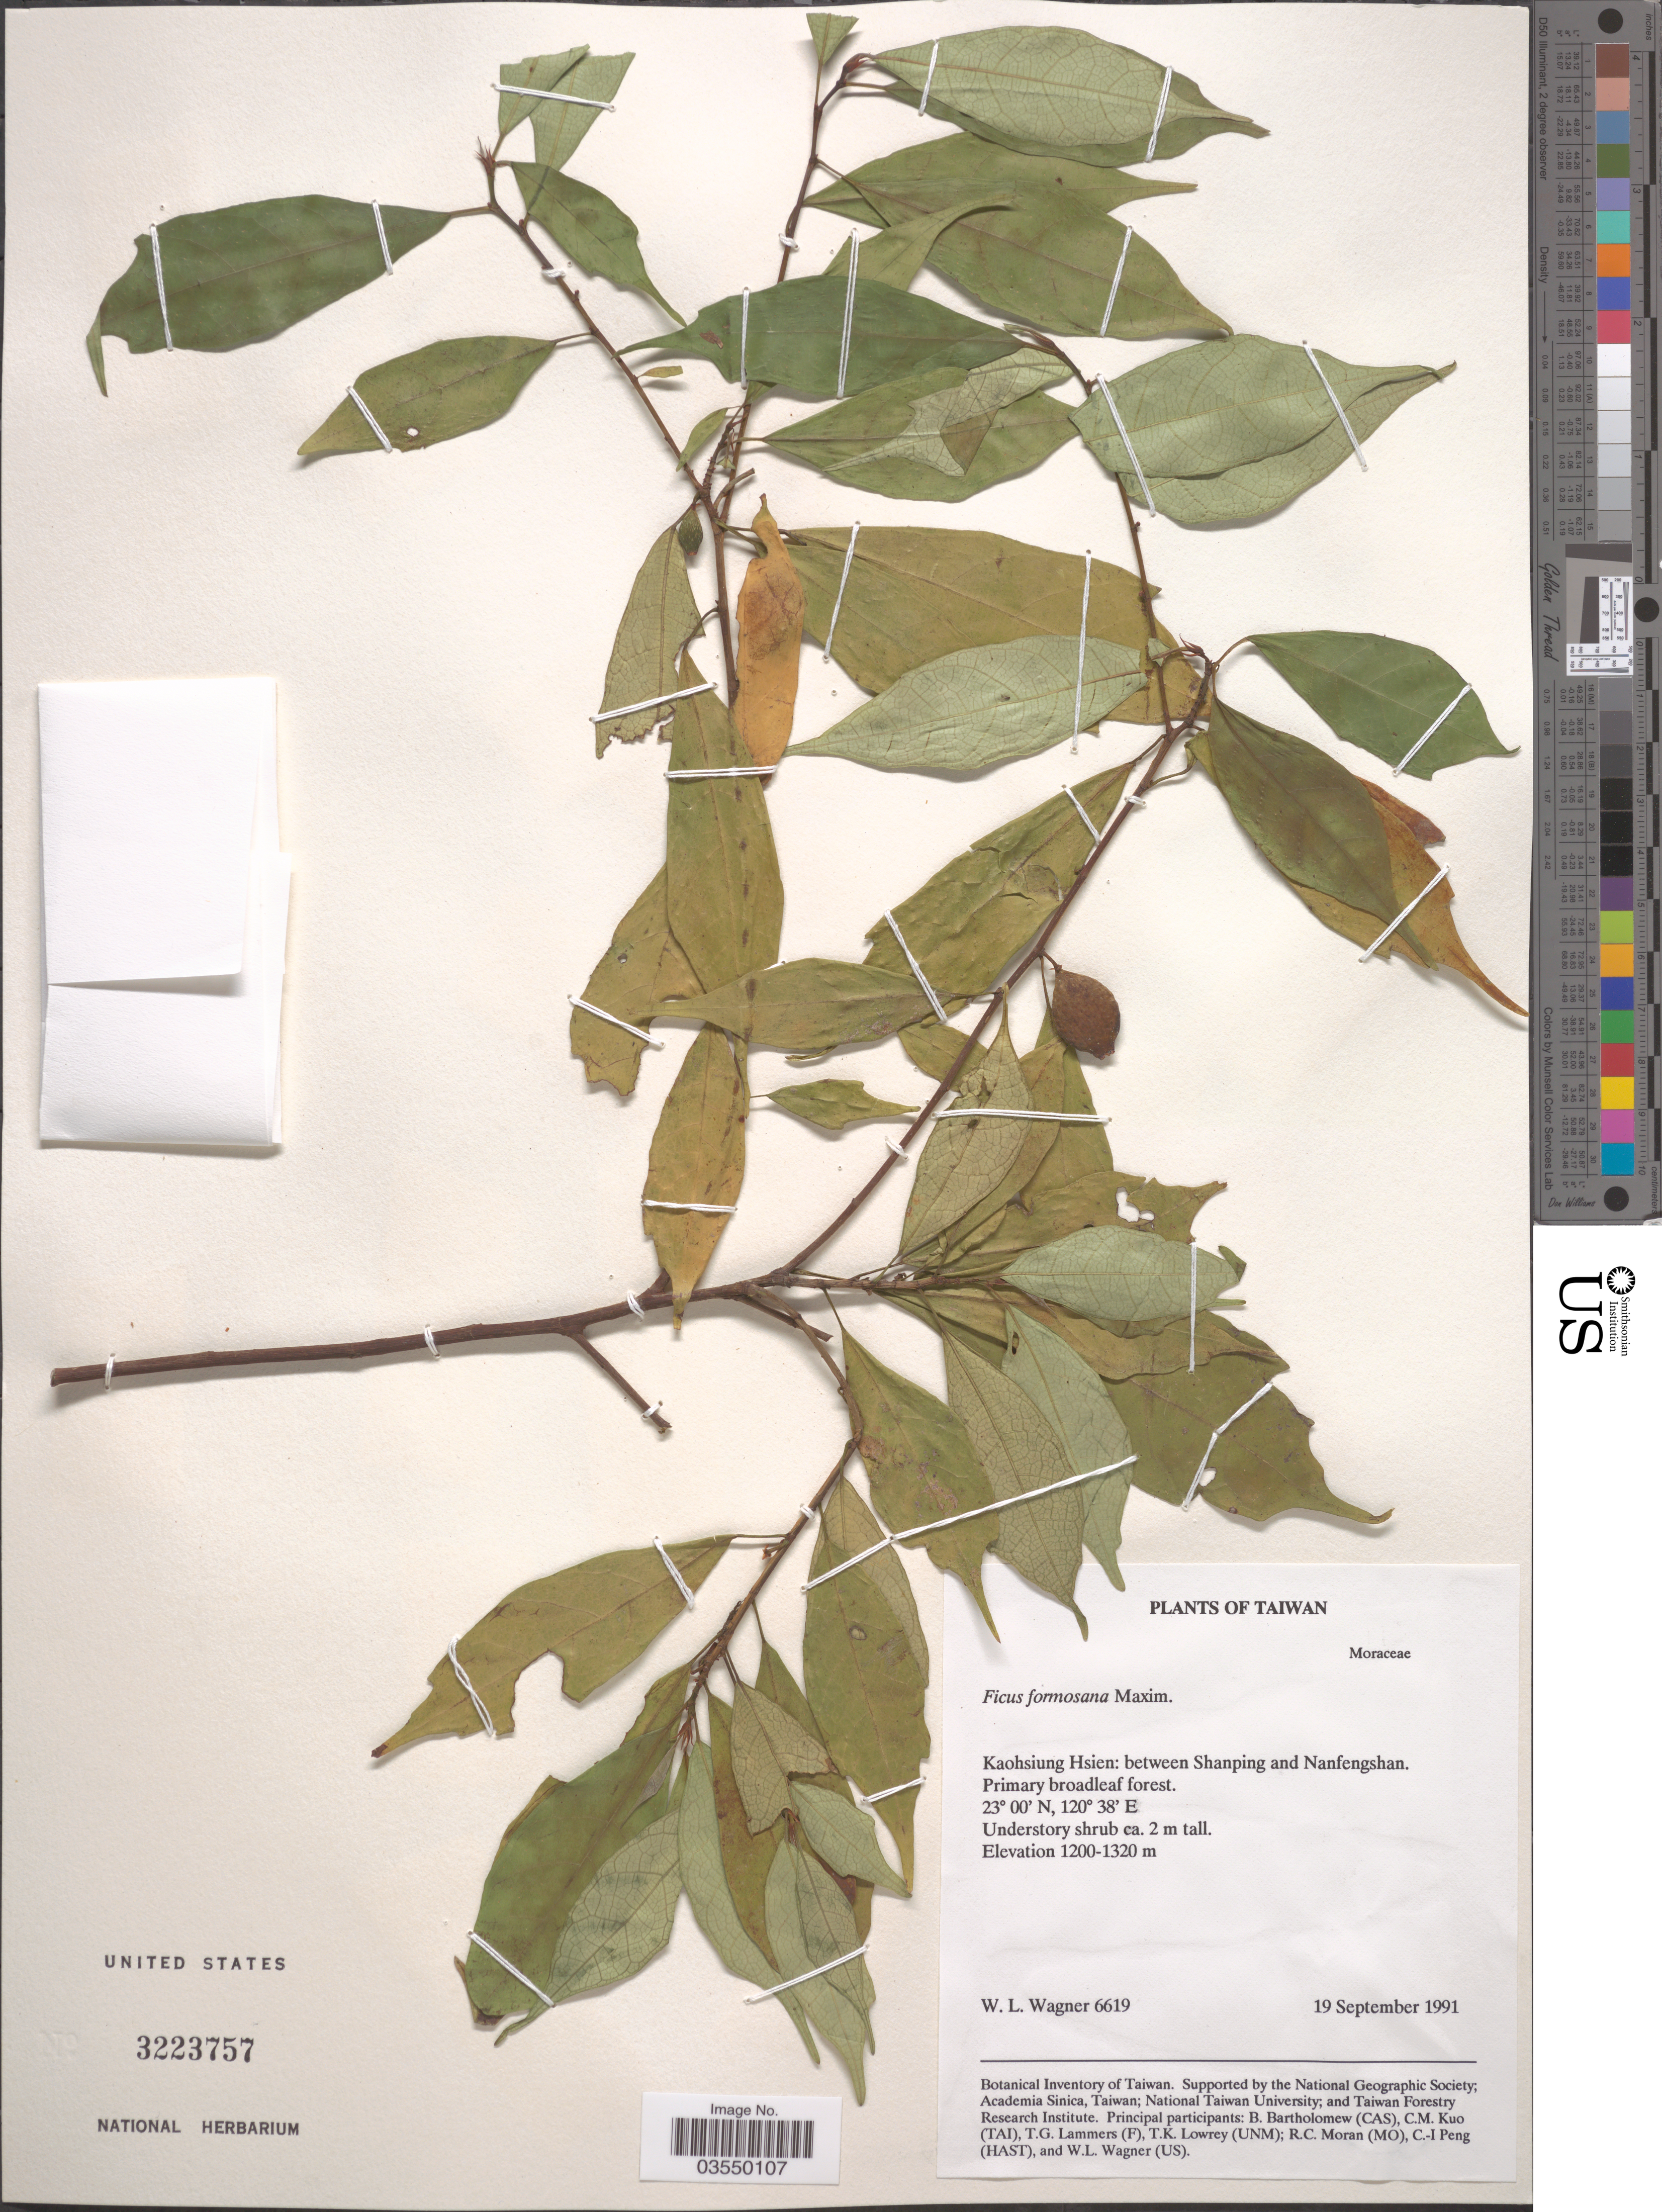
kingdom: Plantae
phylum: Tracheophyta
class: Magnoliopsida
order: Rosales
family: Moraceae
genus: Ficus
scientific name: Ficus formosana f. shimadai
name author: Hayata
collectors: W. L. Wagner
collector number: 6619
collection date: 1991-09-19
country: Taiwan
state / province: Kaohsiung City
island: Taiwan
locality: Kaohsiung Hsien: between Shanping and Nanfengshan.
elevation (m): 1200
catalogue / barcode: US 3223757